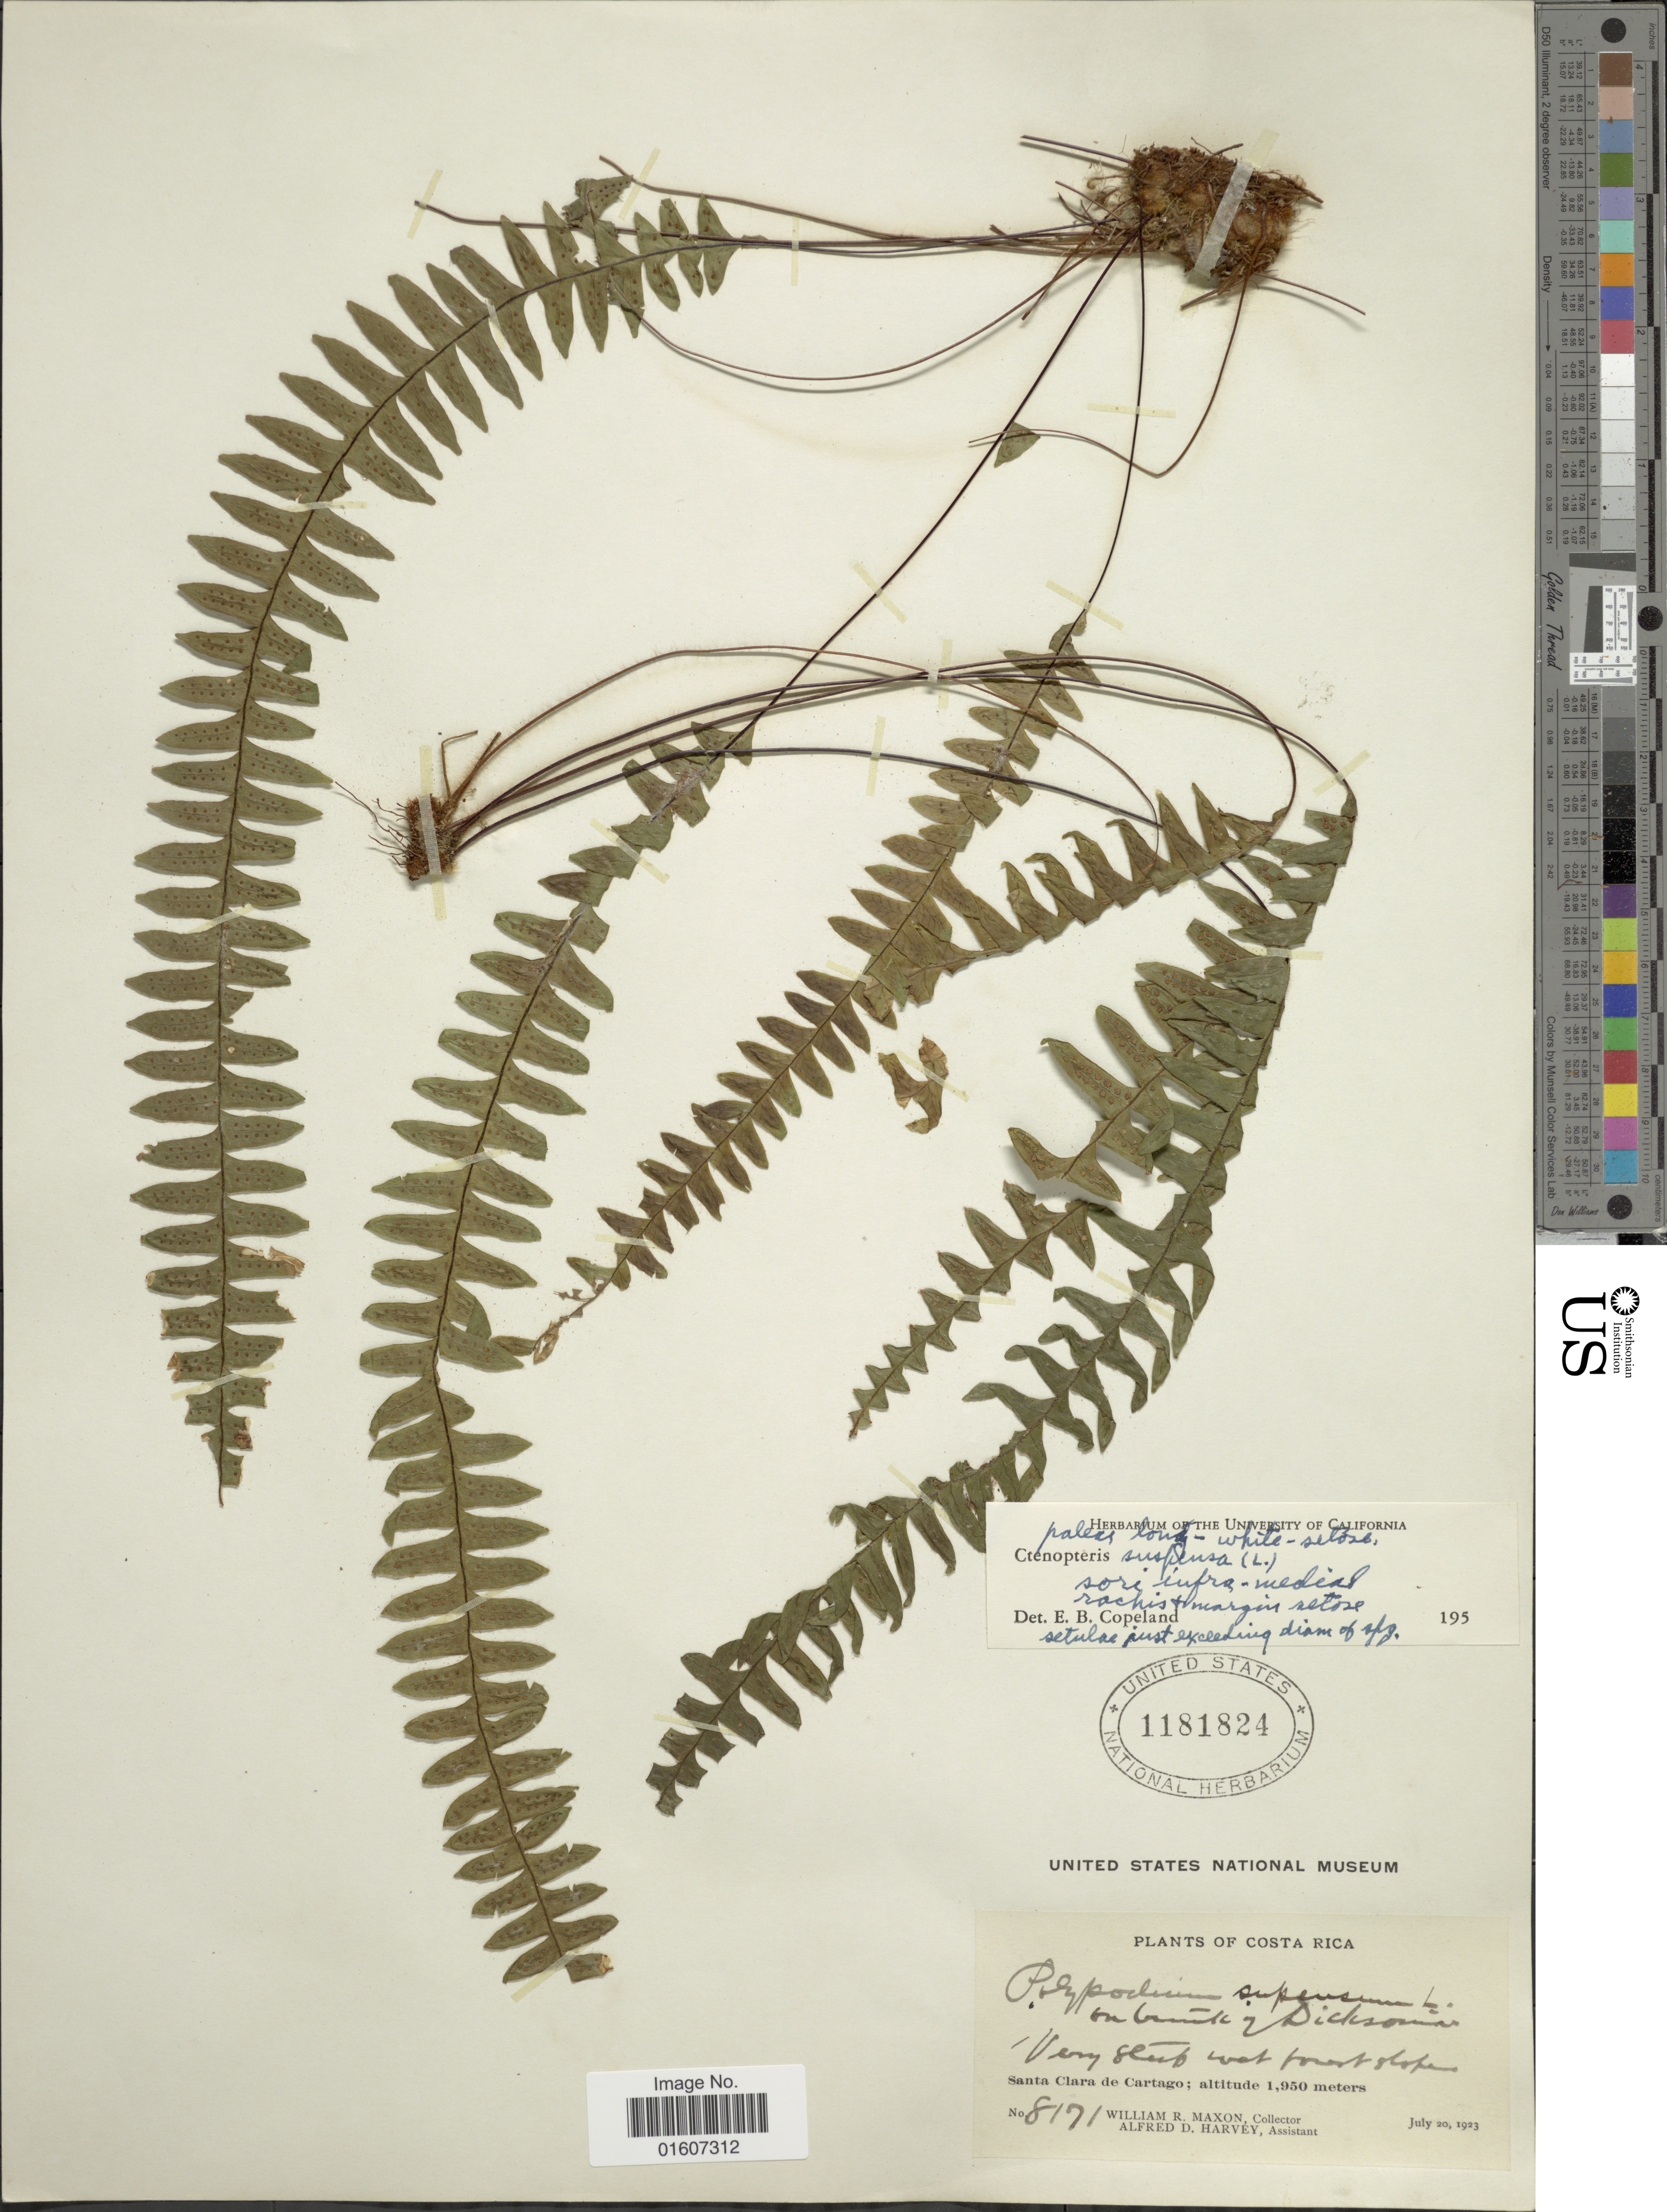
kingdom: Plantae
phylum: Tracheophyta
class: Polypodiopsida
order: Polypodiales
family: Polypodiaceae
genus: Terpsichore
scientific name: Terpsichore asplenifolia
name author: (L.) A.R. Sm.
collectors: W. R. Maxon & A. D. Harvey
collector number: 8171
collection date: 1923-07-20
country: Costa Rica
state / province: Cartago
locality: Santa Clara de cartago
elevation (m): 1950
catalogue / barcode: US 1181824